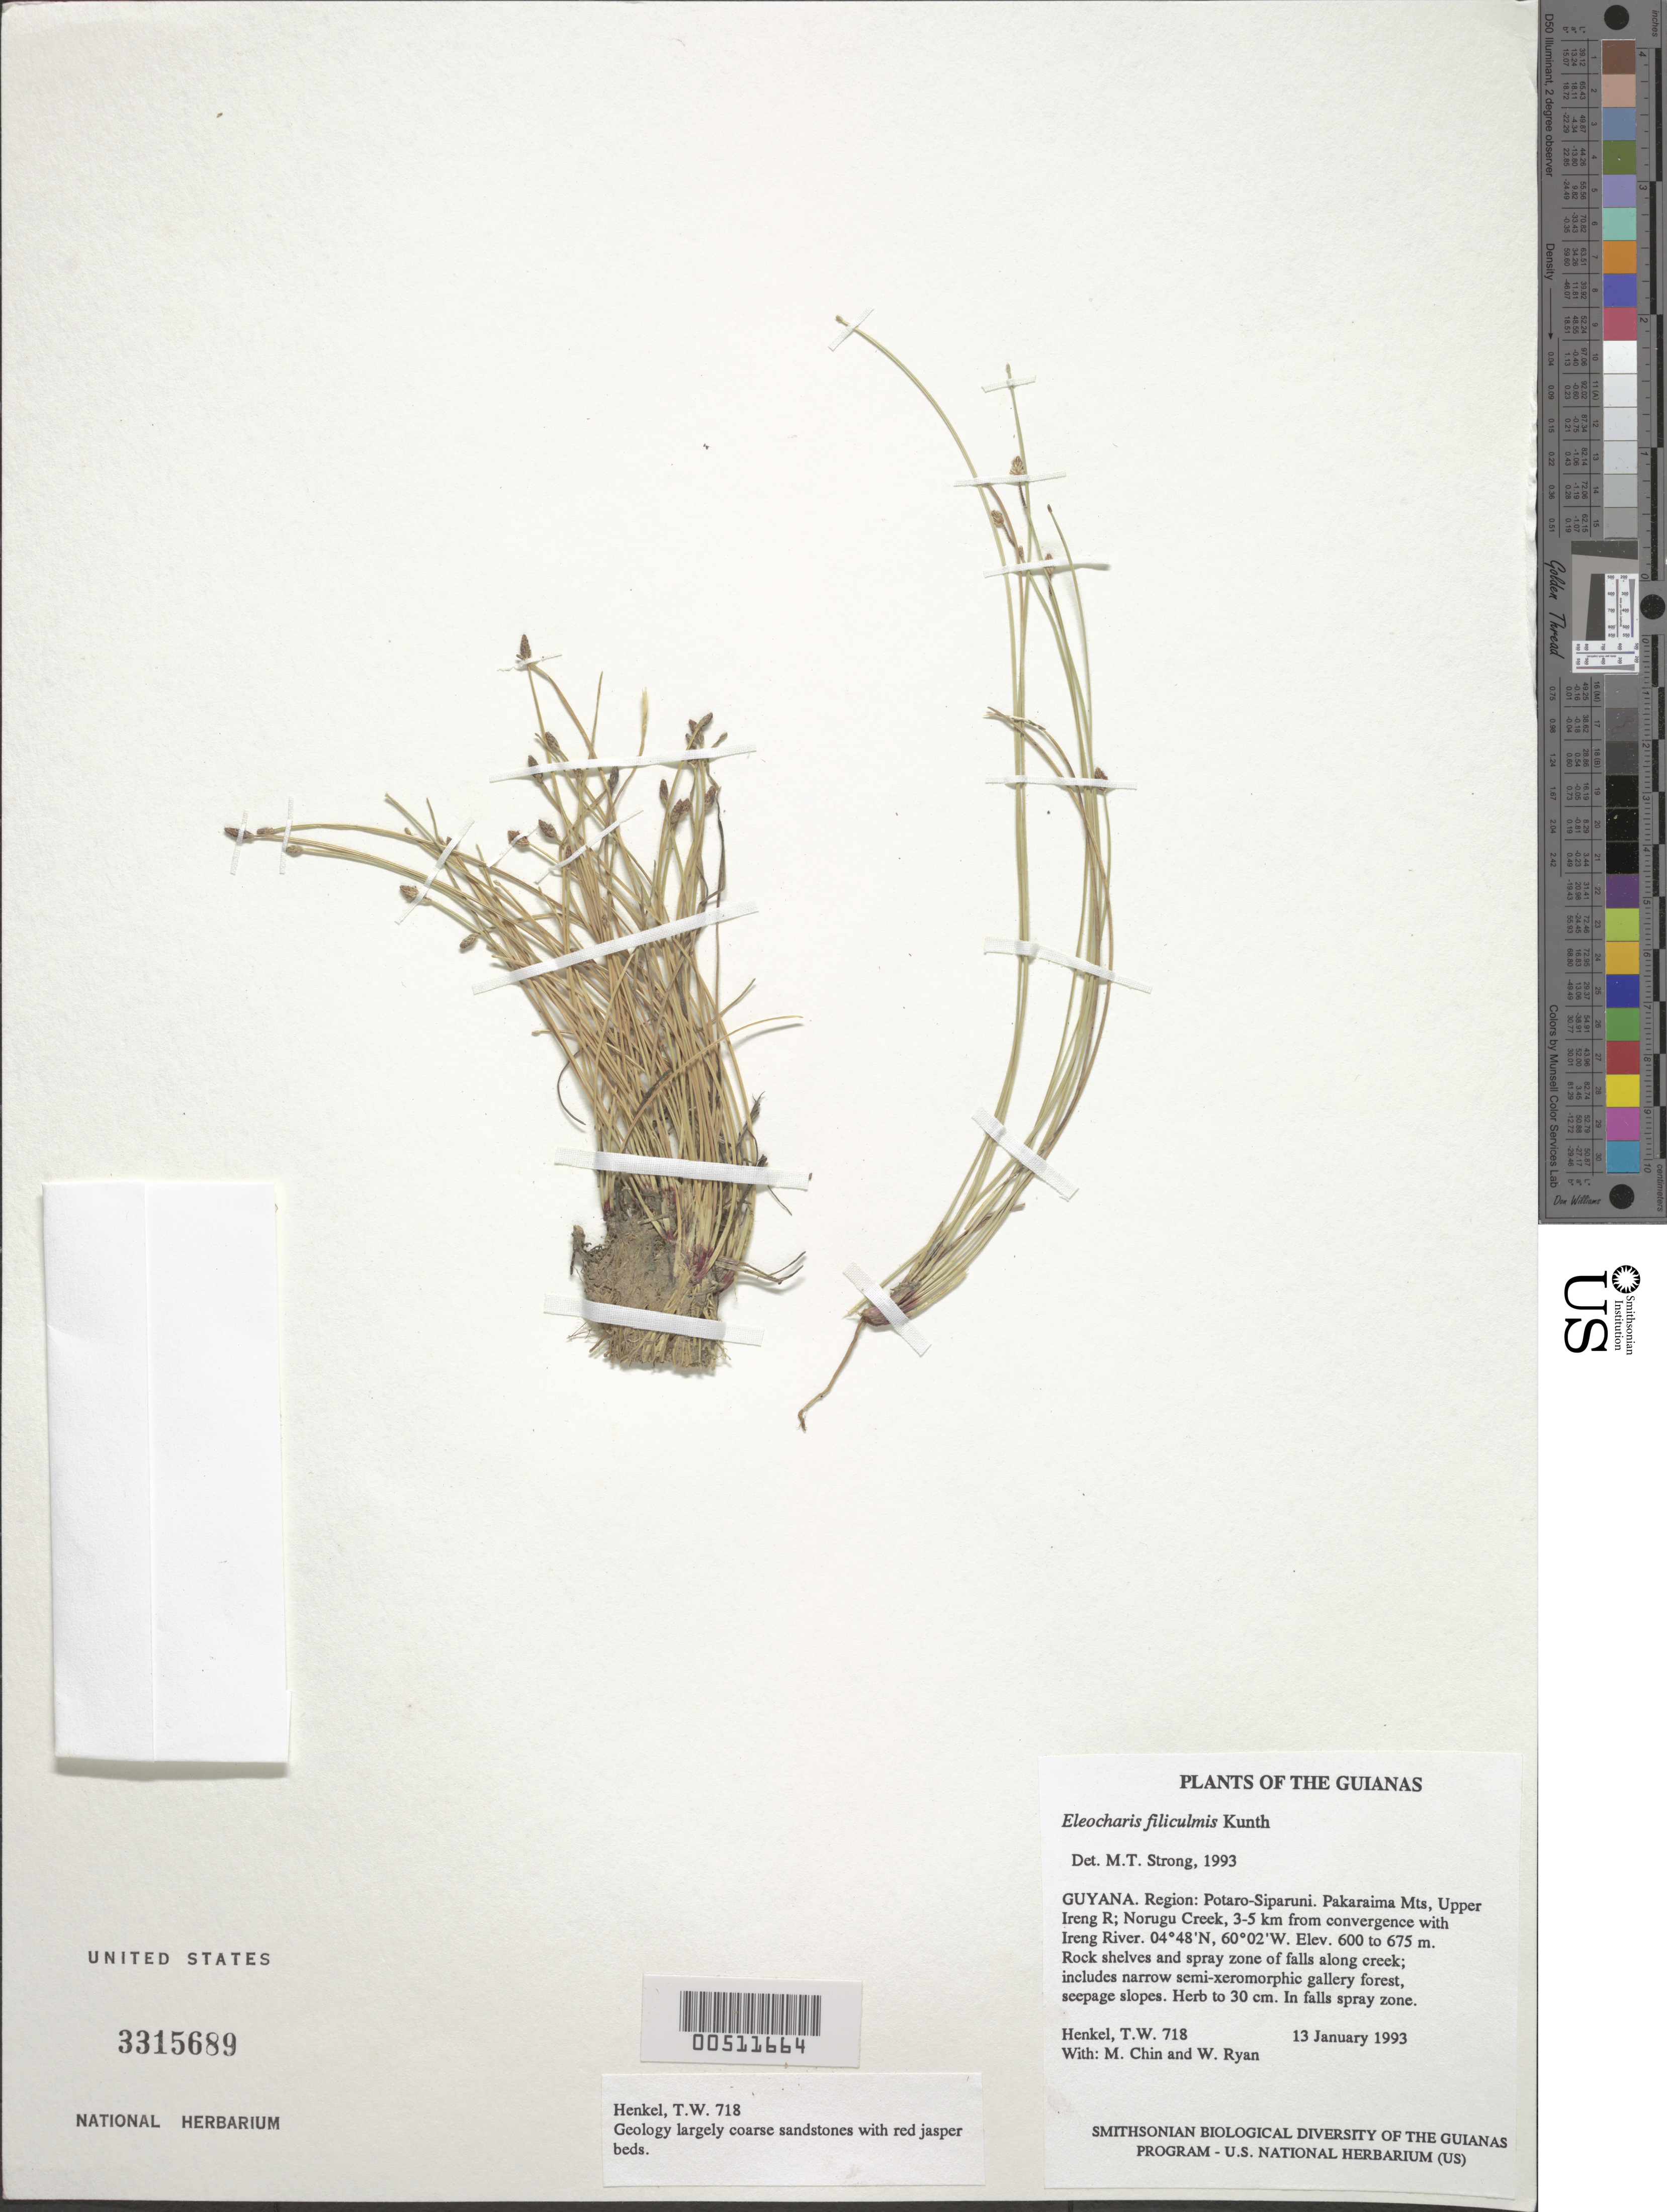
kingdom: Plantae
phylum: Tracheophyta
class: Liliopsida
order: Poales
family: Cyperaceae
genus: Eleocharis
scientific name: Eleocharis filiculmis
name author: Kunth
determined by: Strong, M. T., (US), Smithsonian Institution - National Museum of Natural History (UNITED STATES)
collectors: T. Henkel, M. Chin & W. Ryan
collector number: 718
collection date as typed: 13 January 1993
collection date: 1993-01-13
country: Guyana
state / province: Potaro-Siparuni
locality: Pakaraima Mts, Upper Ireng R; Norugu Creek, 3-5 km from convergence with Ireng River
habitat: Rock shelves and spray zone of falls along creek; includes narrow semi-xeromorphic gallery forest, seepage slopes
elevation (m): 600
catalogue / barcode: US 3315689